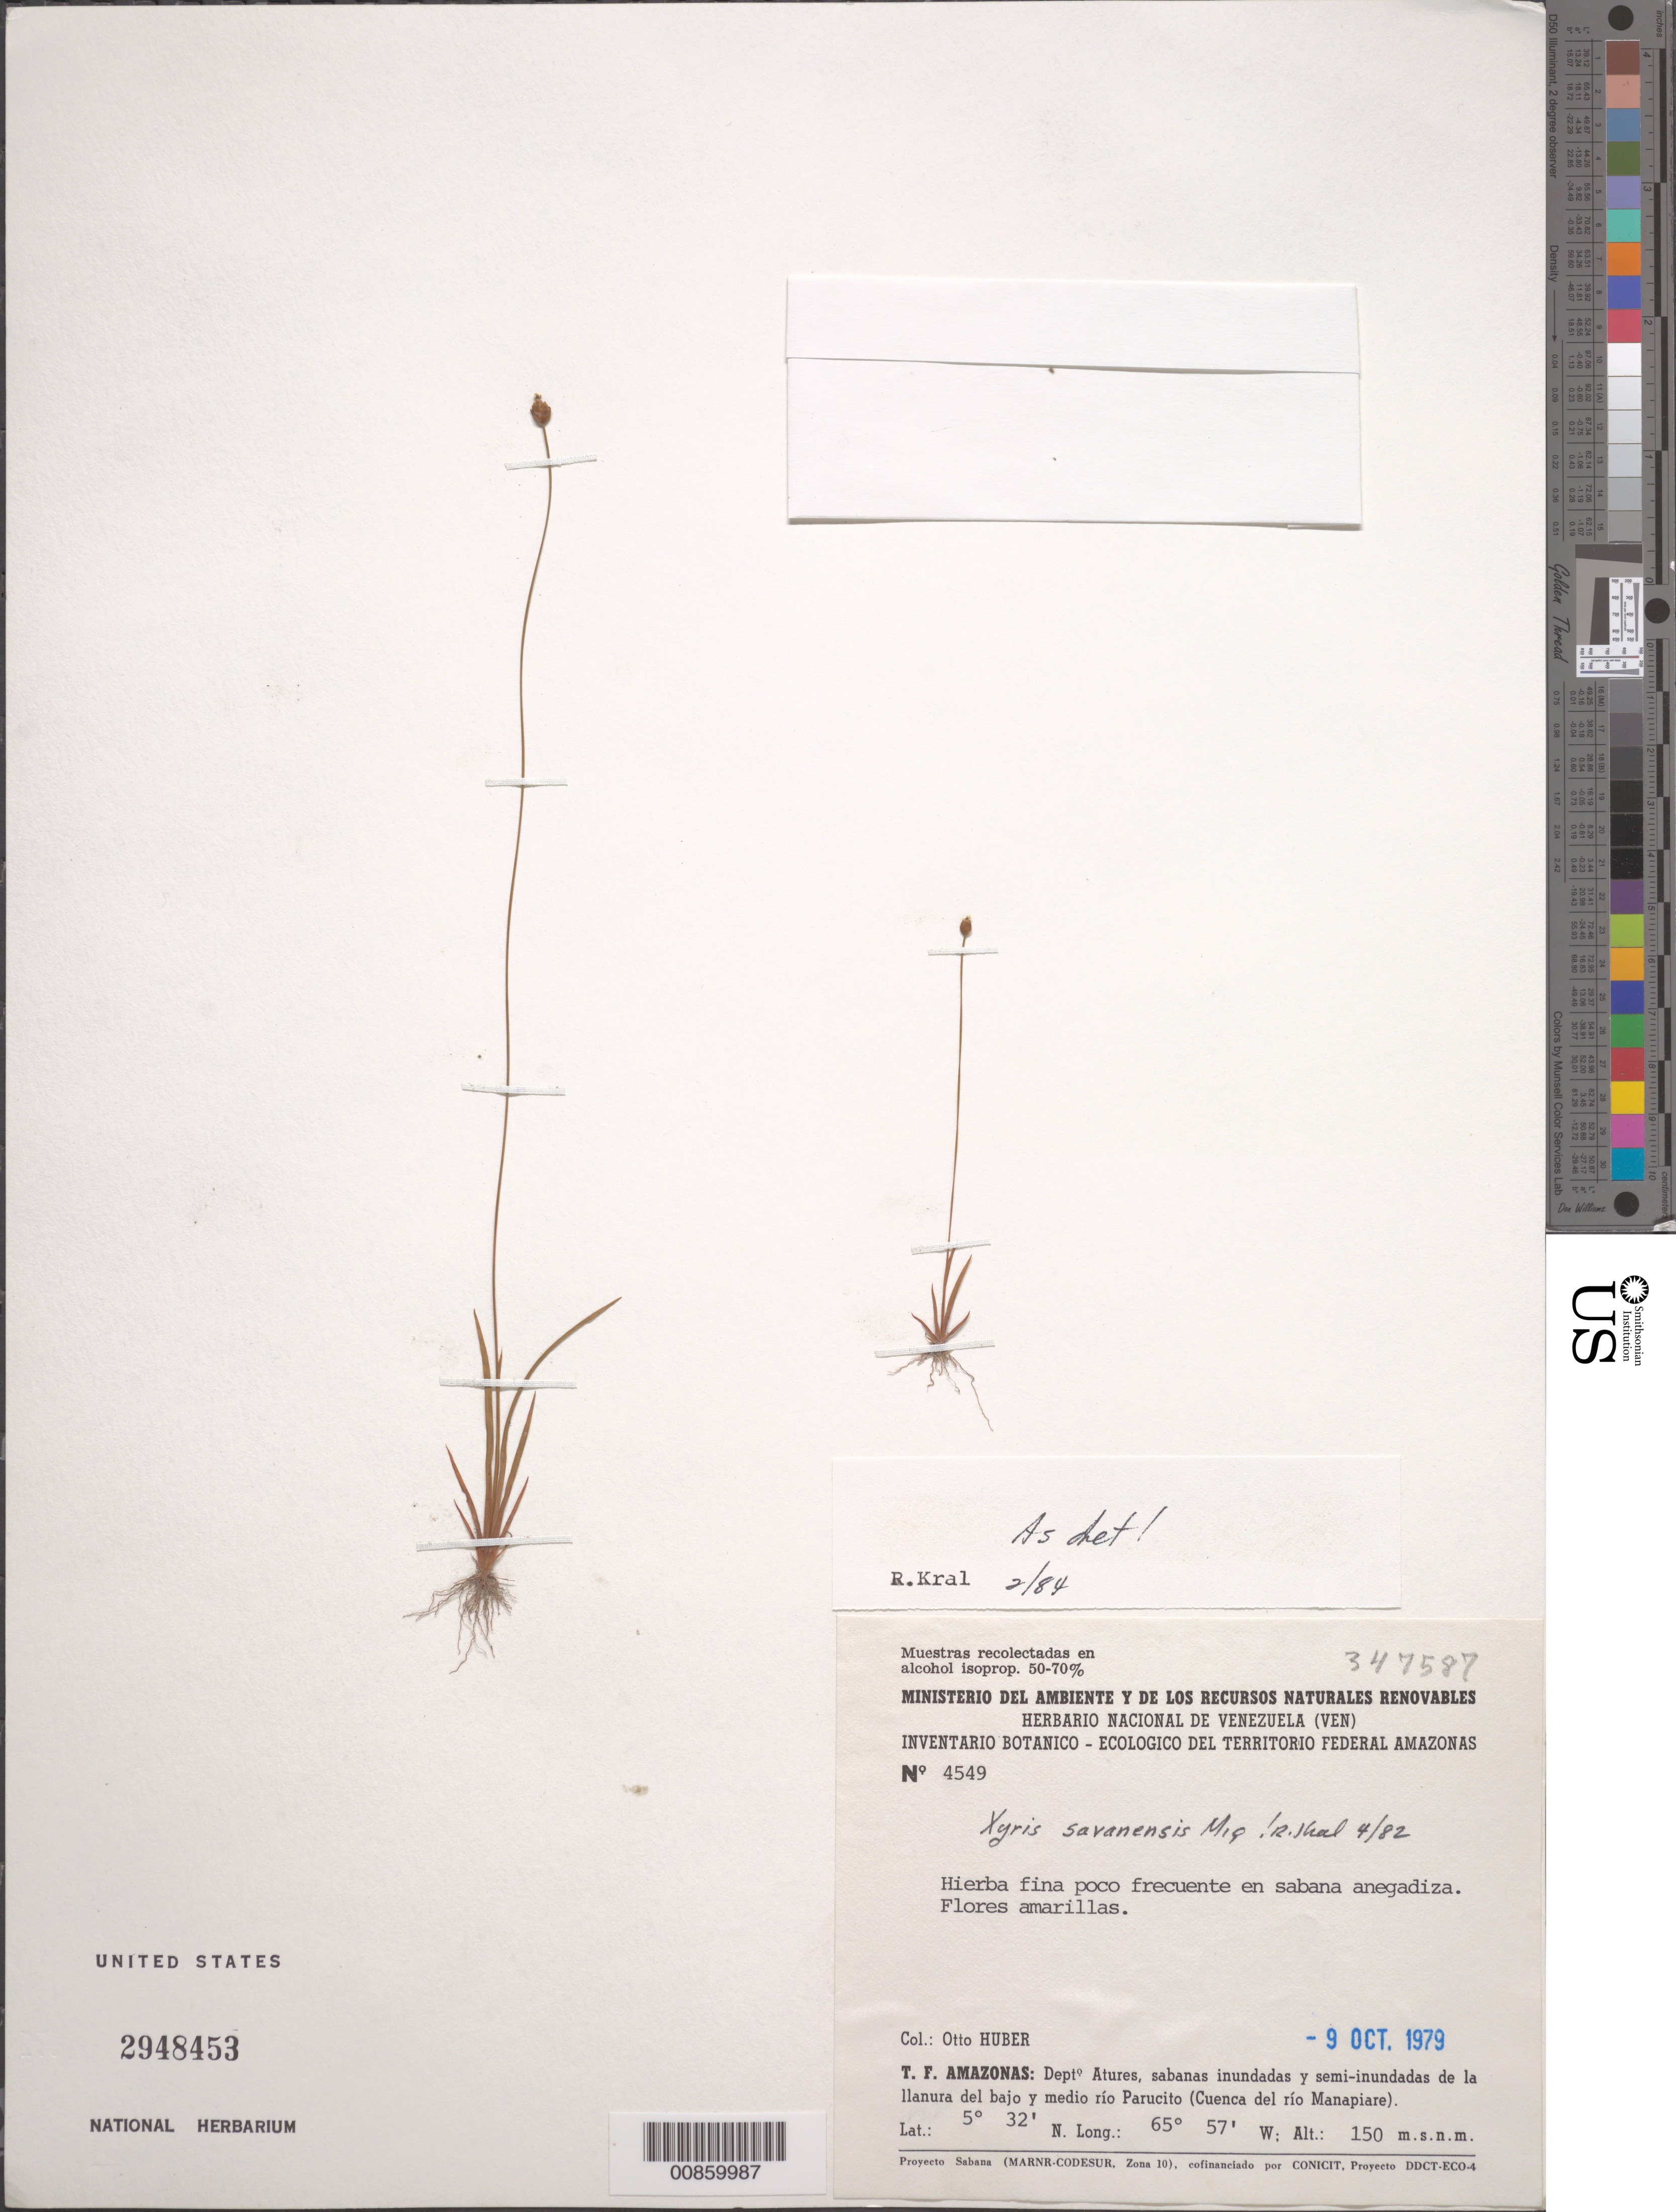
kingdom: Plantae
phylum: Tracheophyta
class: Liliopsida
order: Poales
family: Xyridaceae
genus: Xyris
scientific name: Xyris savanensis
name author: Miq.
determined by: Kral, Robert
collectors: O. Huber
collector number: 4549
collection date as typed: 9-Oct-79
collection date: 1979-10-09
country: Venezuela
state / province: Amazonas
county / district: Atures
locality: Río Parucito (Cuenca del río Manapiare)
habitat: Sabanas inundadas y semi-inundadas de la llanura; sabana anegadiza.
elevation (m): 150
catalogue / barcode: US 2948453